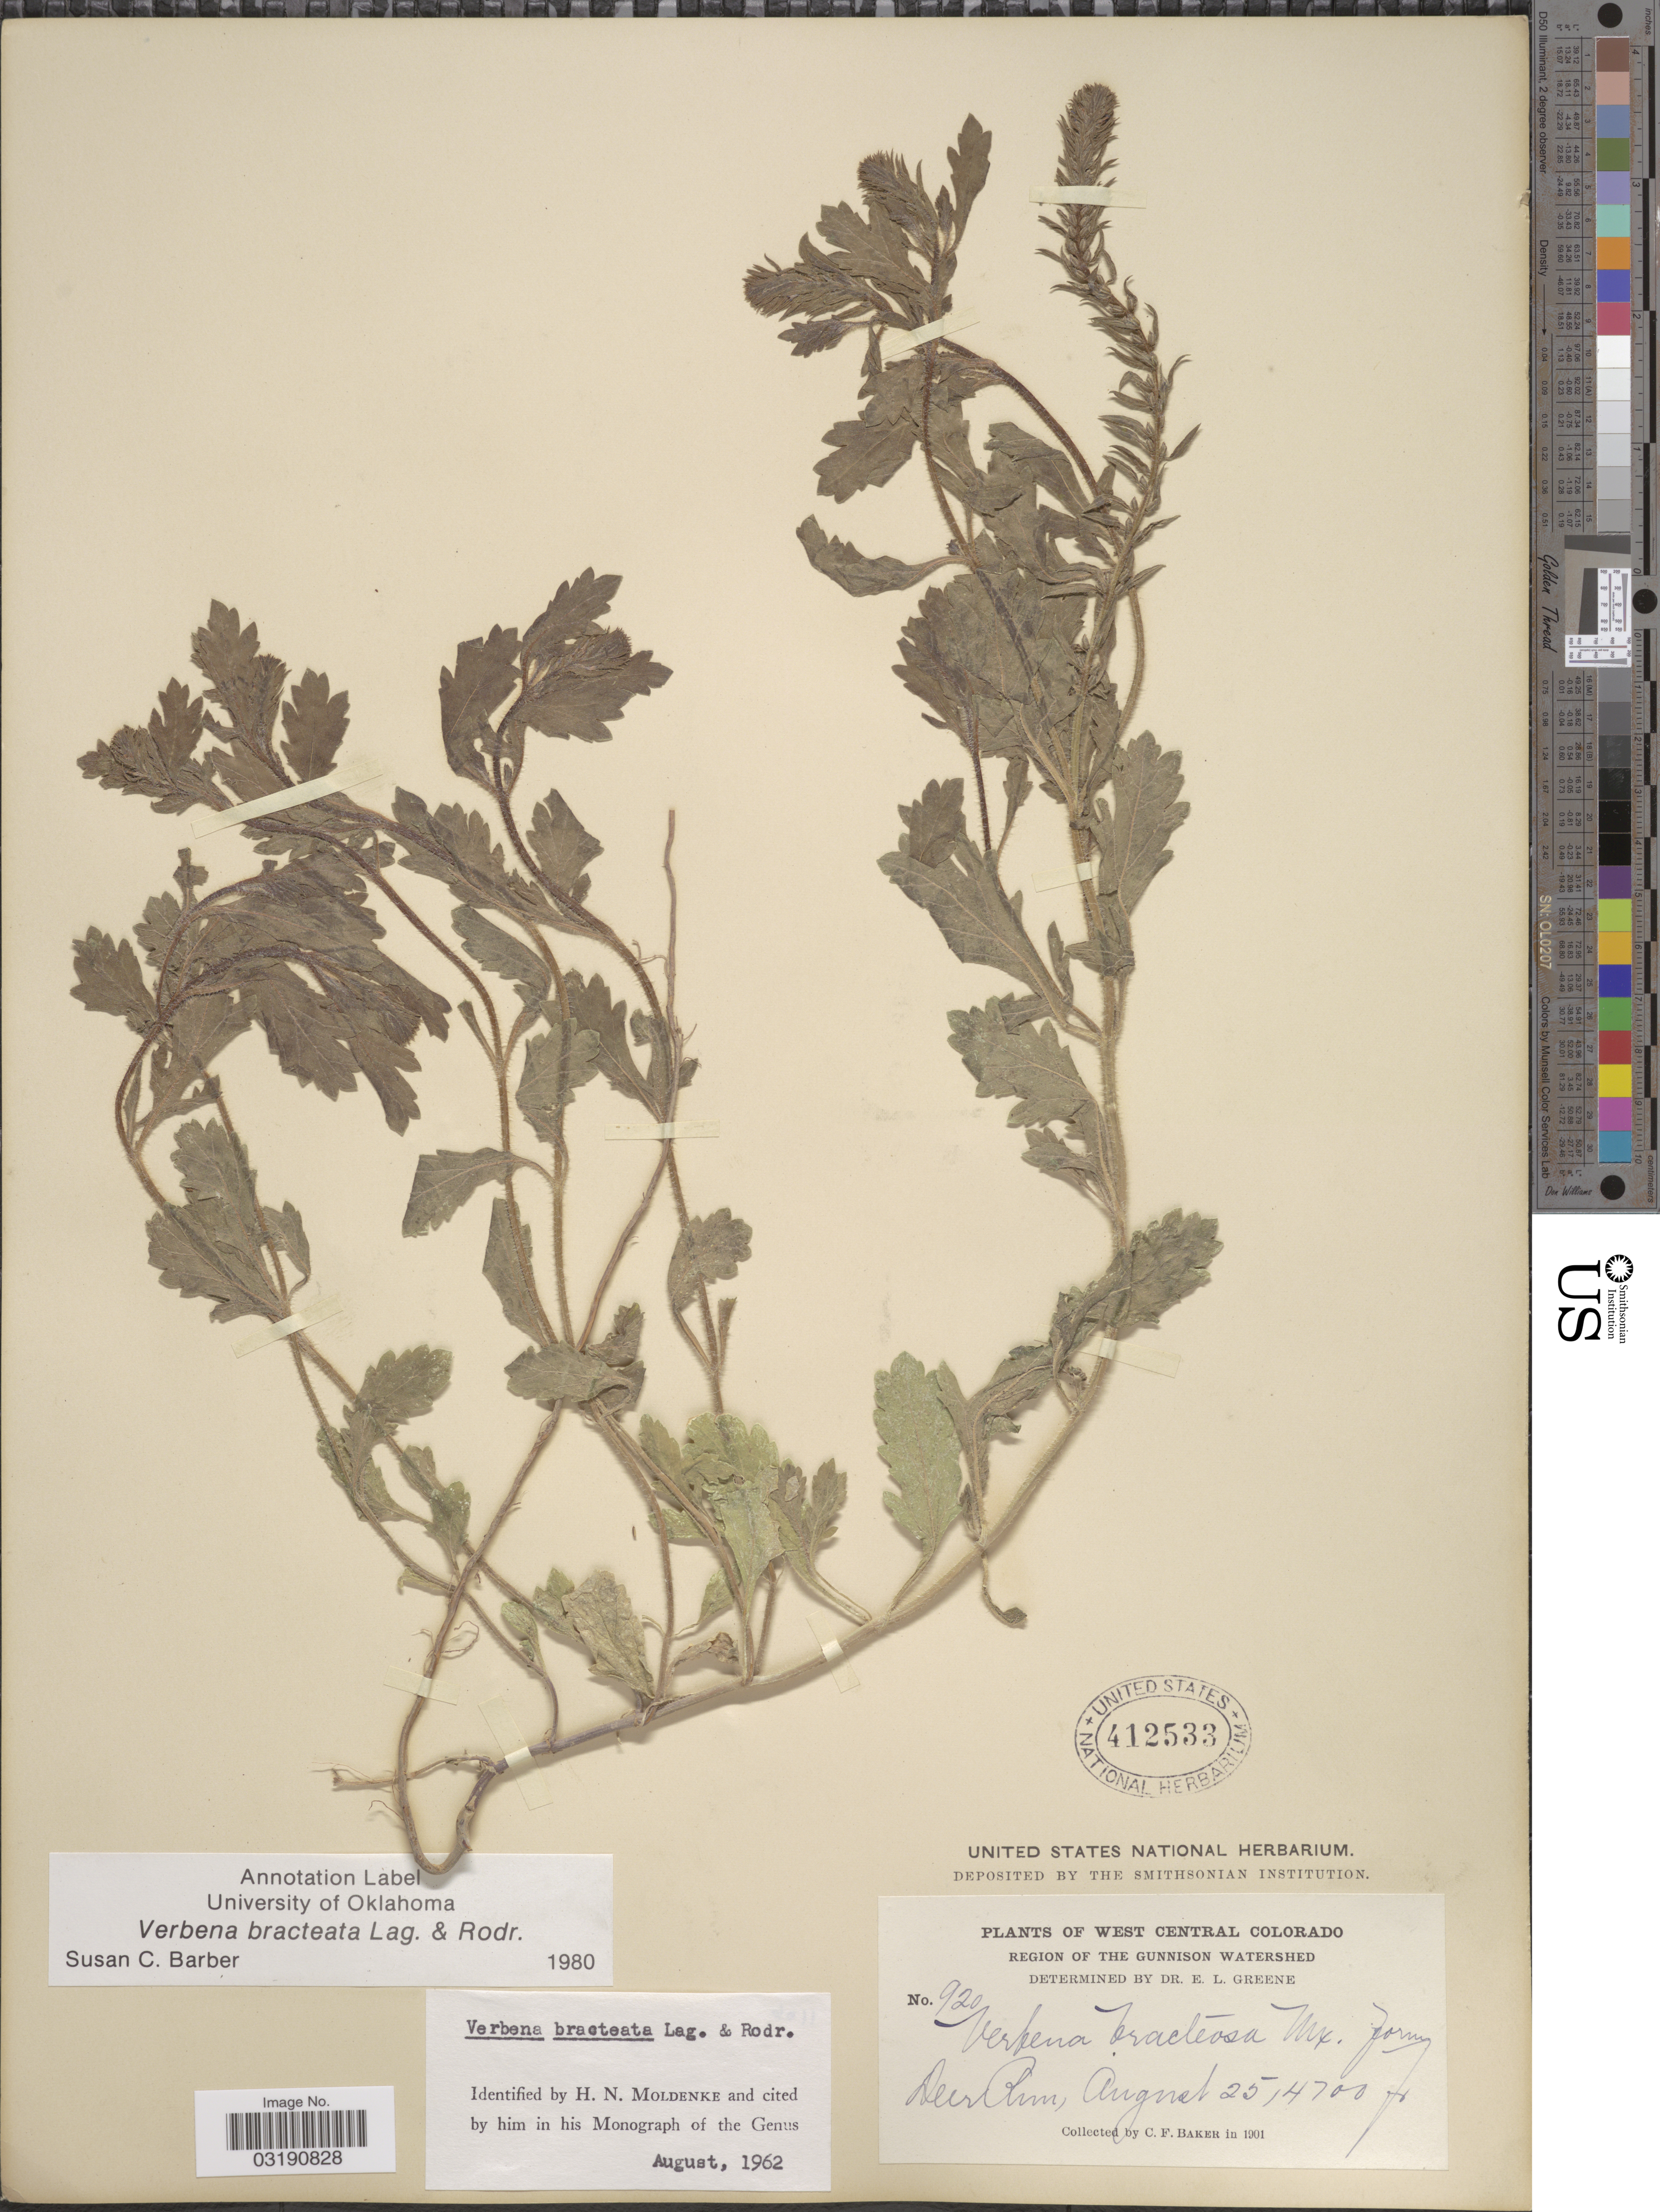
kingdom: Plantae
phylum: Tracheophyta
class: Magnoliopsida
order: Lamiales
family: Verbenaceae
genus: Verbena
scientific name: Verbena bracteata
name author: Cav. ex Lag. & Rodr.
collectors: C. F. Baker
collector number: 920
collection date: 1901-08-25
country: United States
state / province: Colorado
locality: West Central Colorado. Region of the Gunnison Watershed. Desert Rim.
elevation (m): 1433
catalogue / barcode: US 412533